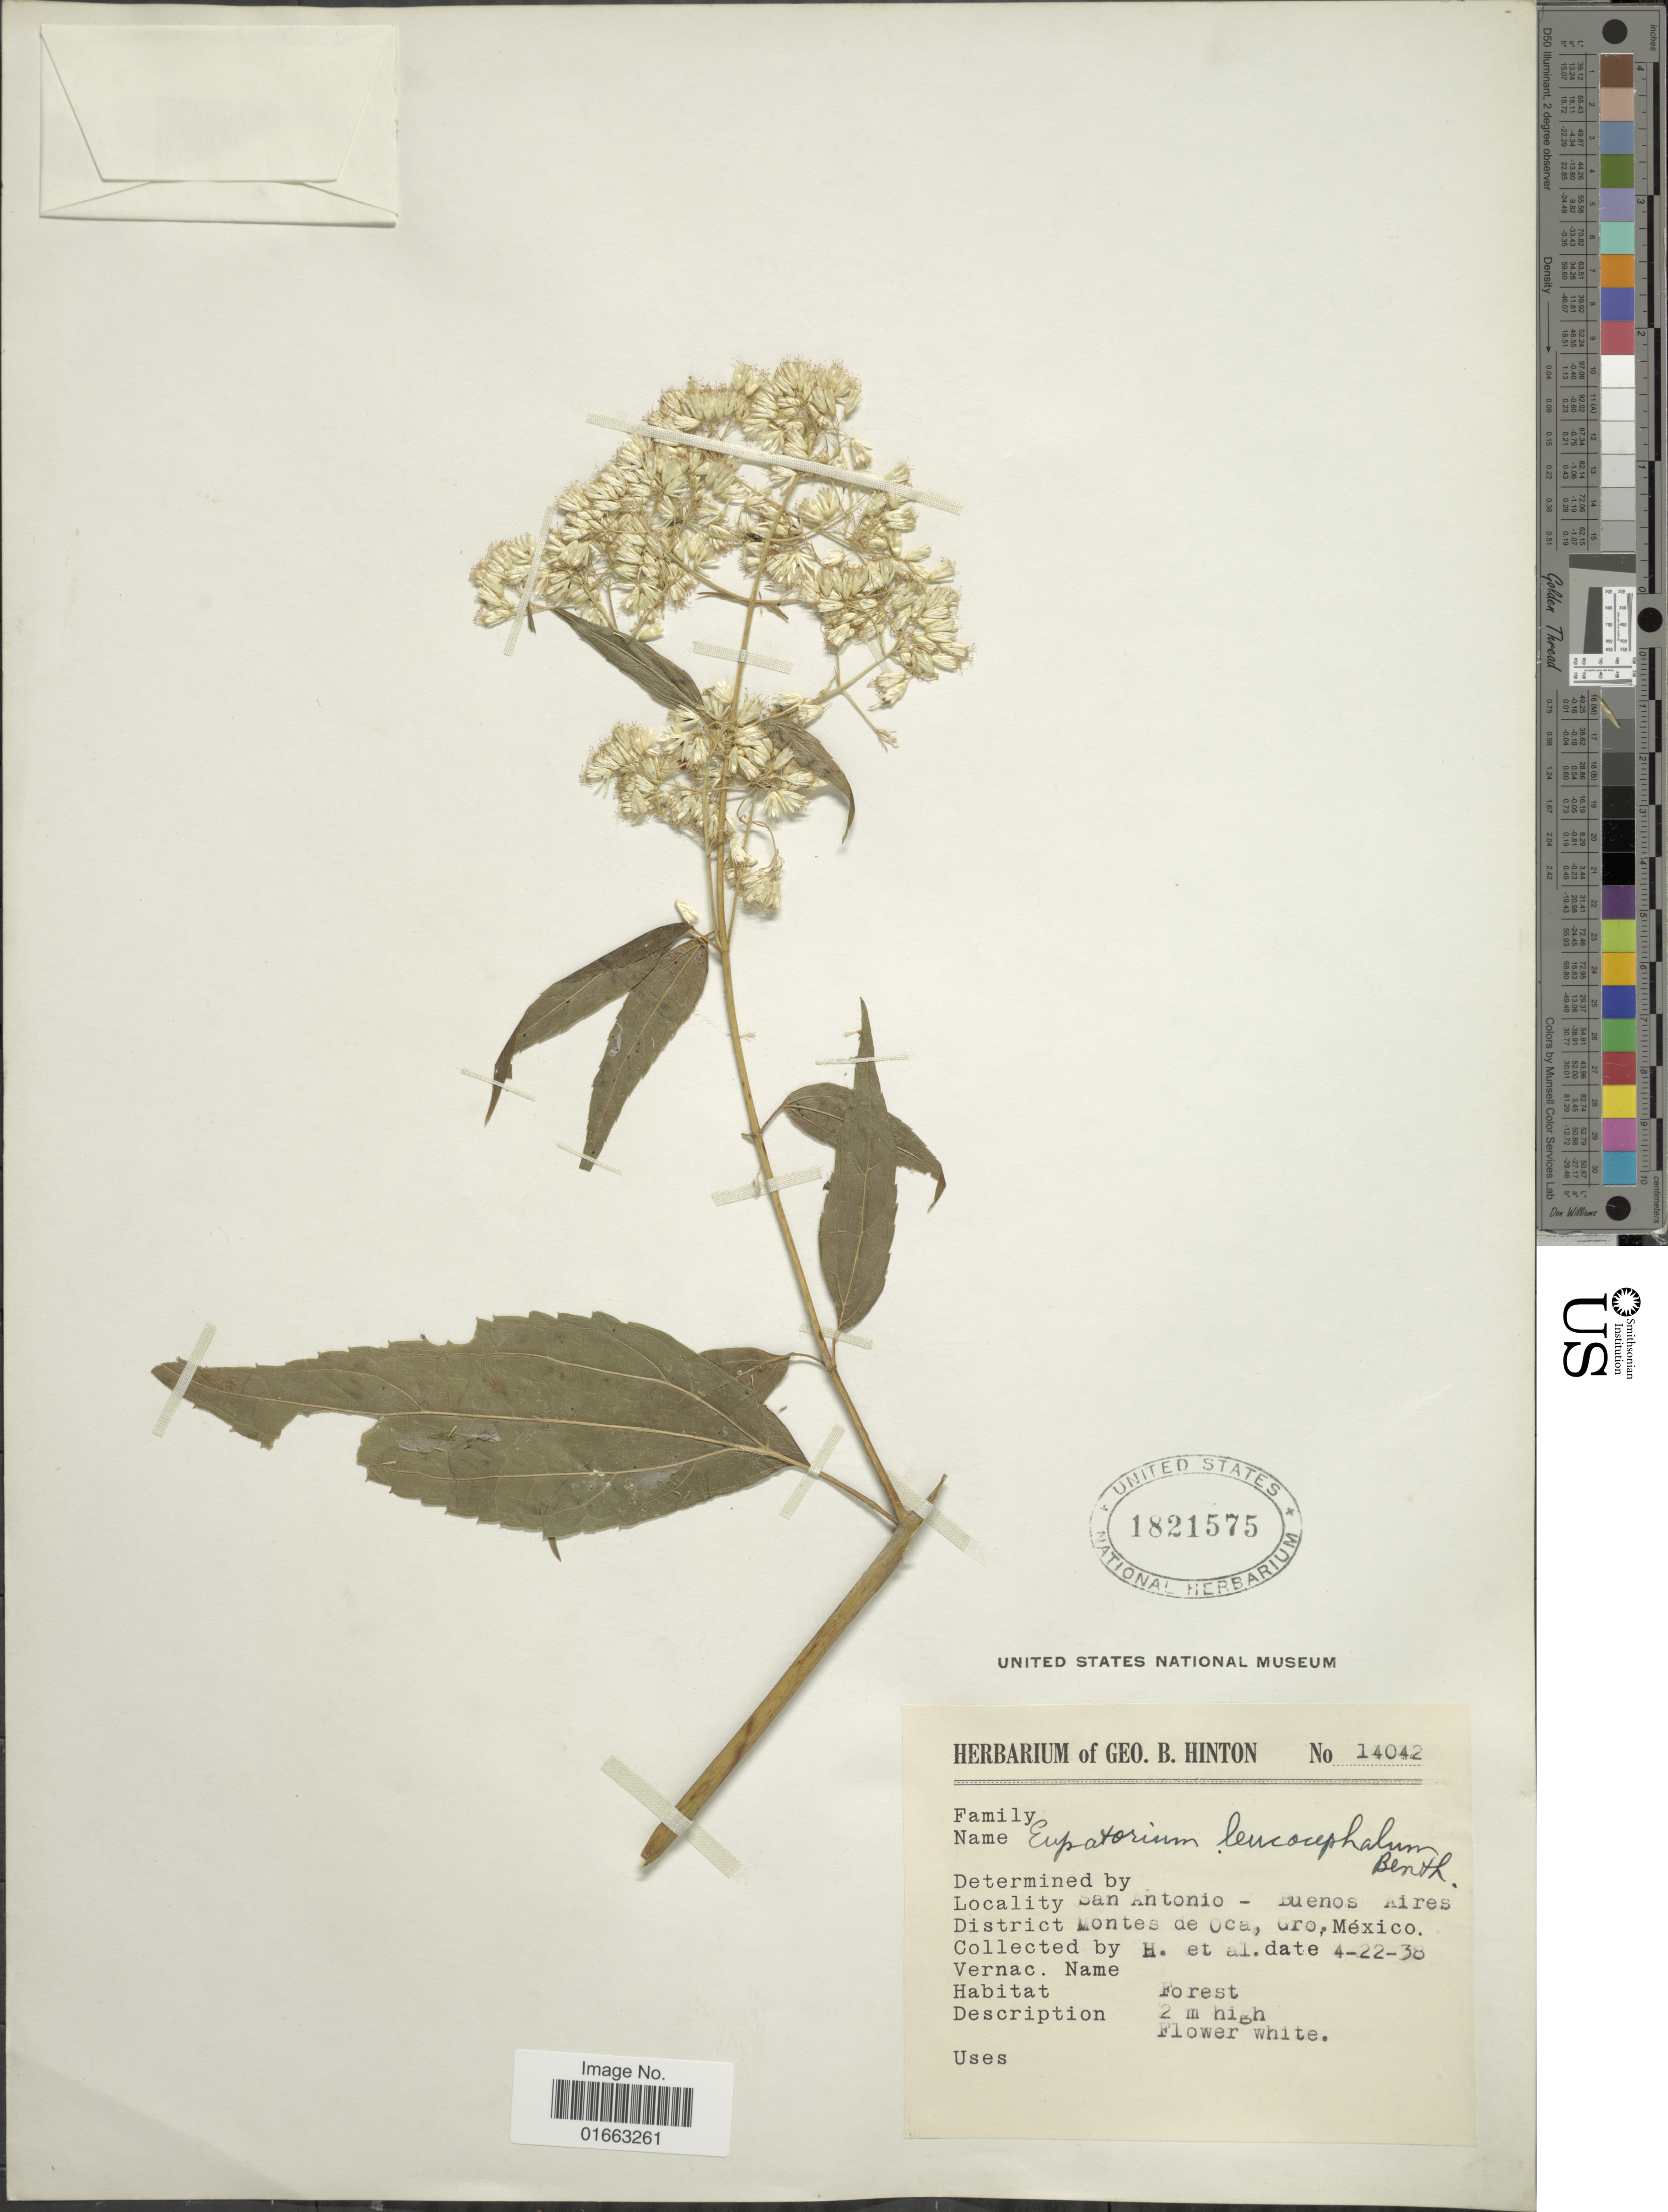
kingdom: Plantae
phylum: Tracheophyta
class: Magnoliopsida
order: Asterales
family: Asteraceae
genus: Fleischmanniopsis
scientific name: Fleischmanniopsis leucocephala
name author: (Benth.) R.M. King & H. Rob.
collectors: G. B. Hinton & et al.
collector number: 14042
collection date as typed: Transcribed d/m/y: 22/4/38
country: Mexico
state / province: Guerrero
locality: San Antonio, Buenos Aires, District Montes de Oca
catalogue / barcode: US 1821575